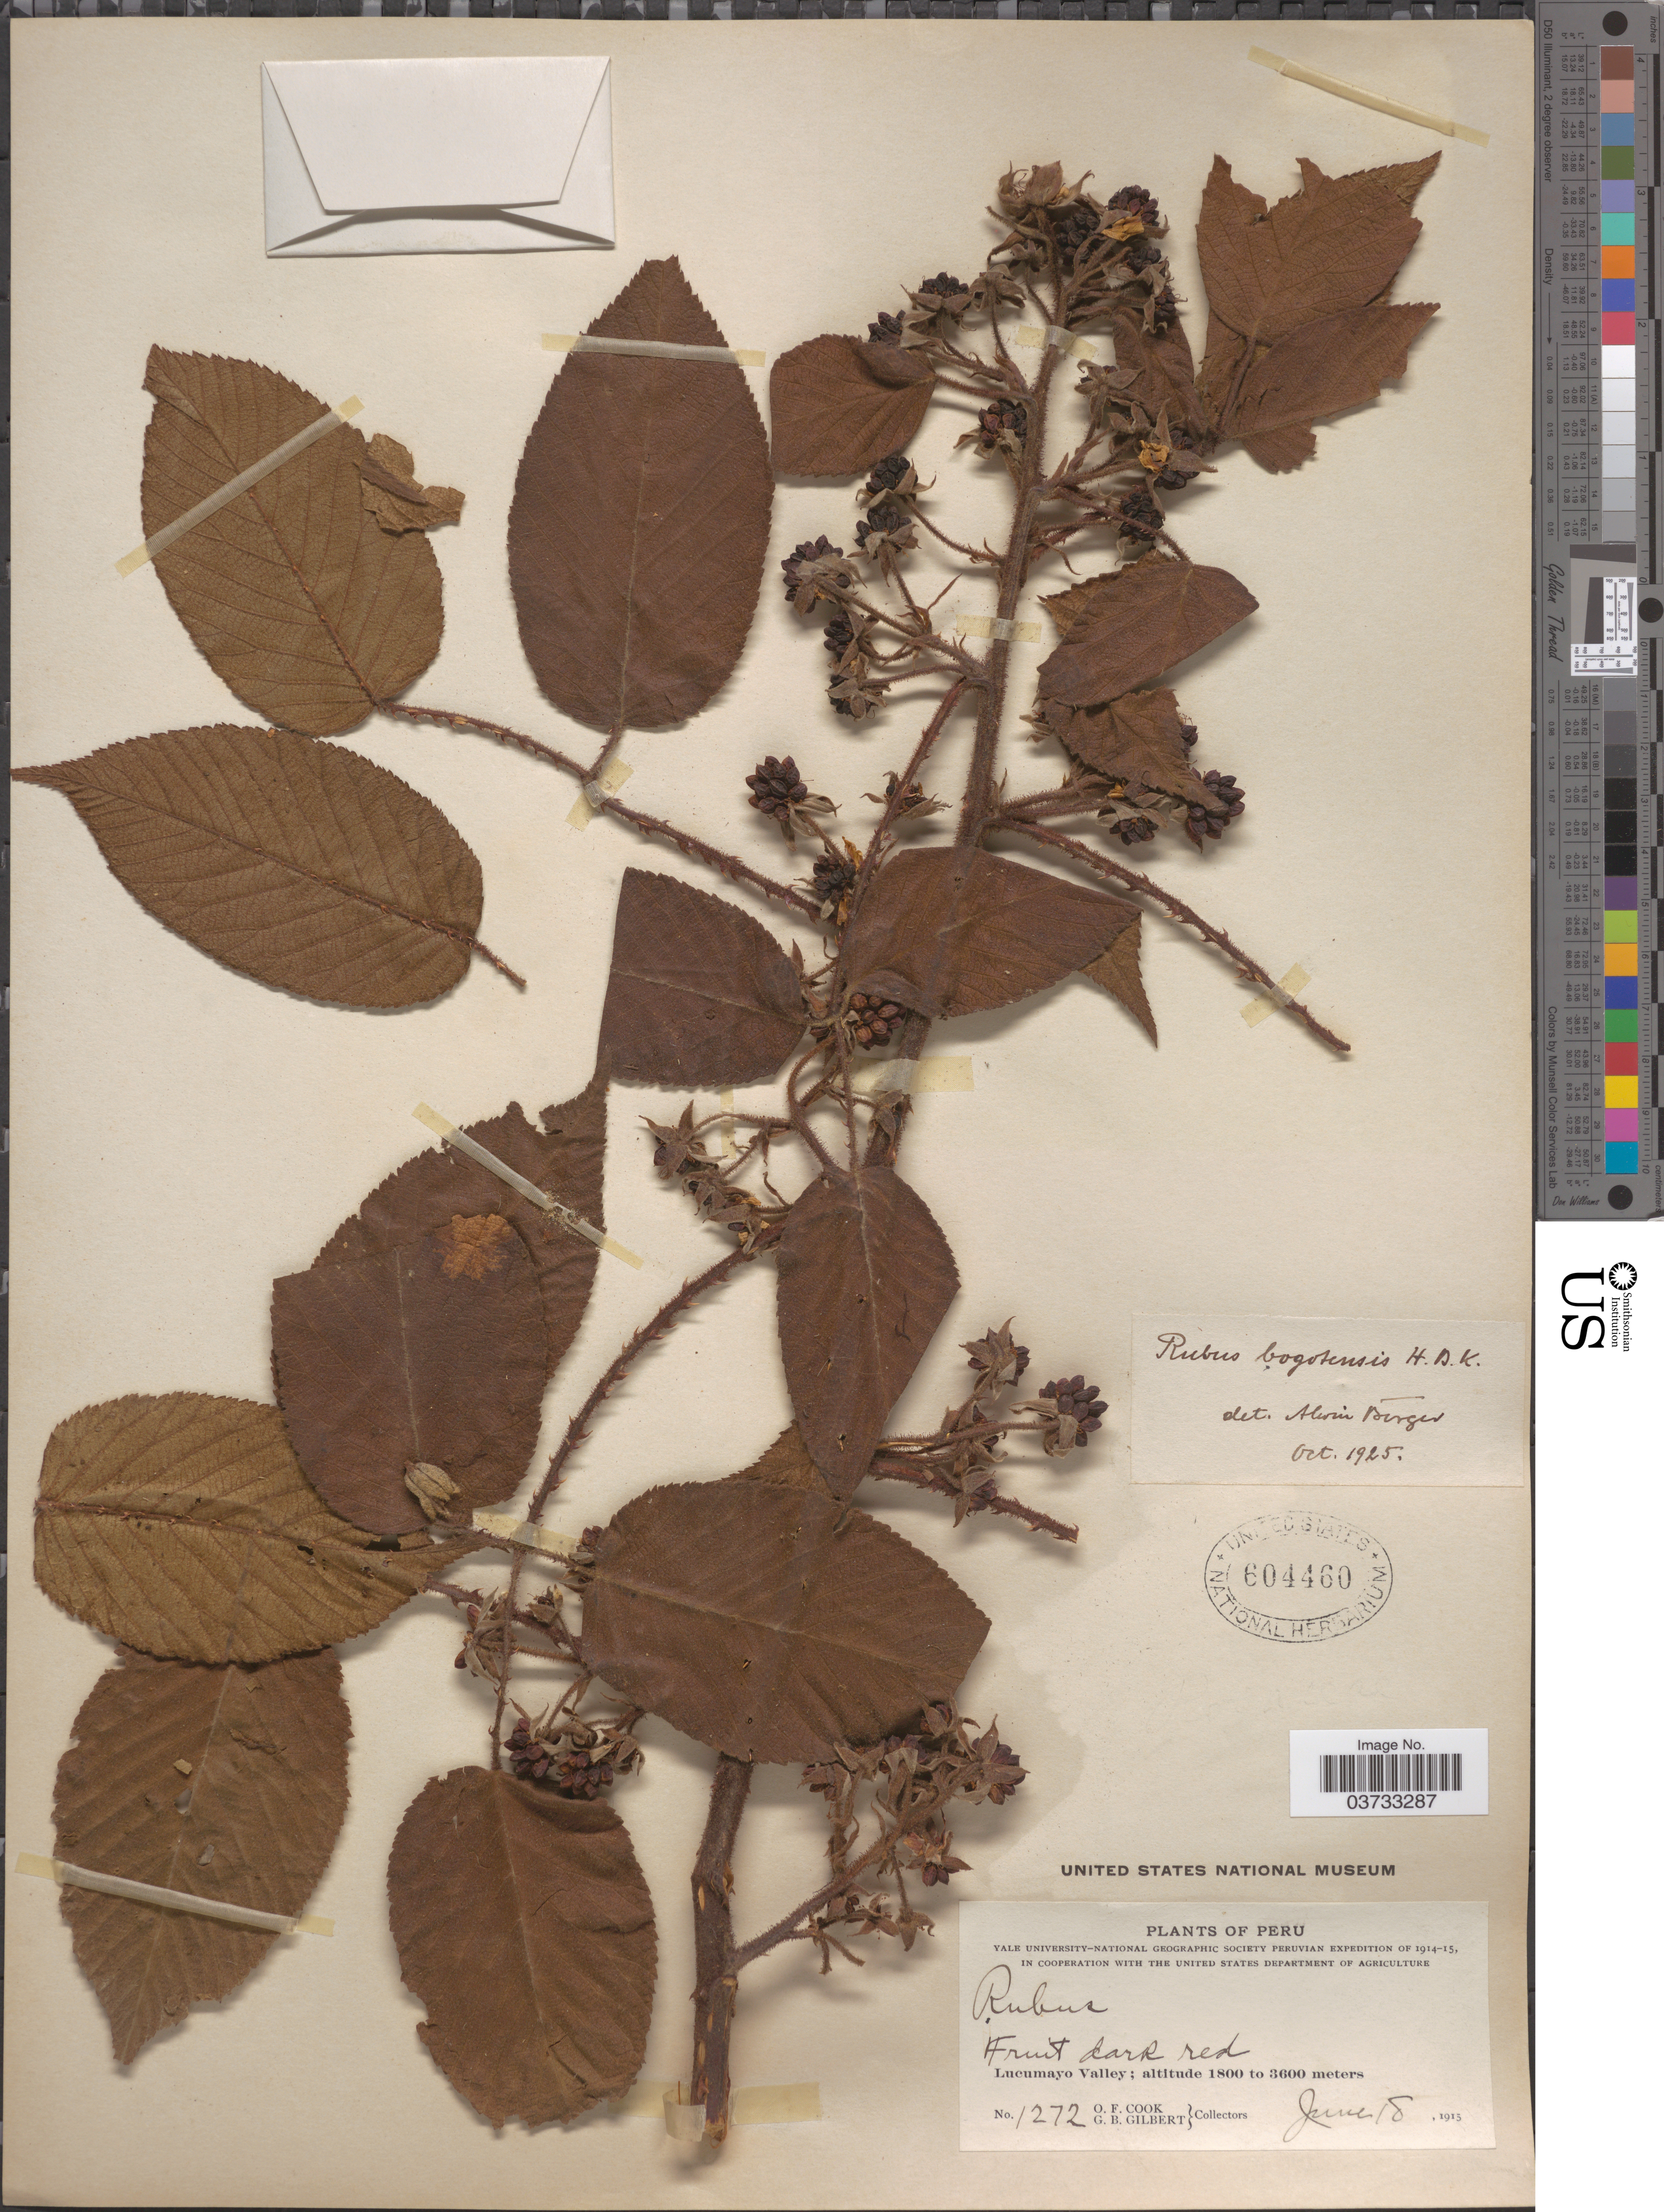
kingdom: Plantae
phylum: Tracheophyta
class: Magnoliopsida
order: Rosales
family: Rosaceae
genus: Rubus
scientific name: Rubus bogotensis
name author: Kunth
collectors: O. F. Cook & G. B. Gilbert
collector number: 1272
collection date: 1915-06-18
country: Peru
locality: Lucumayo Valley.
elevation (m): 1800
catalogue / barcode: US 604460